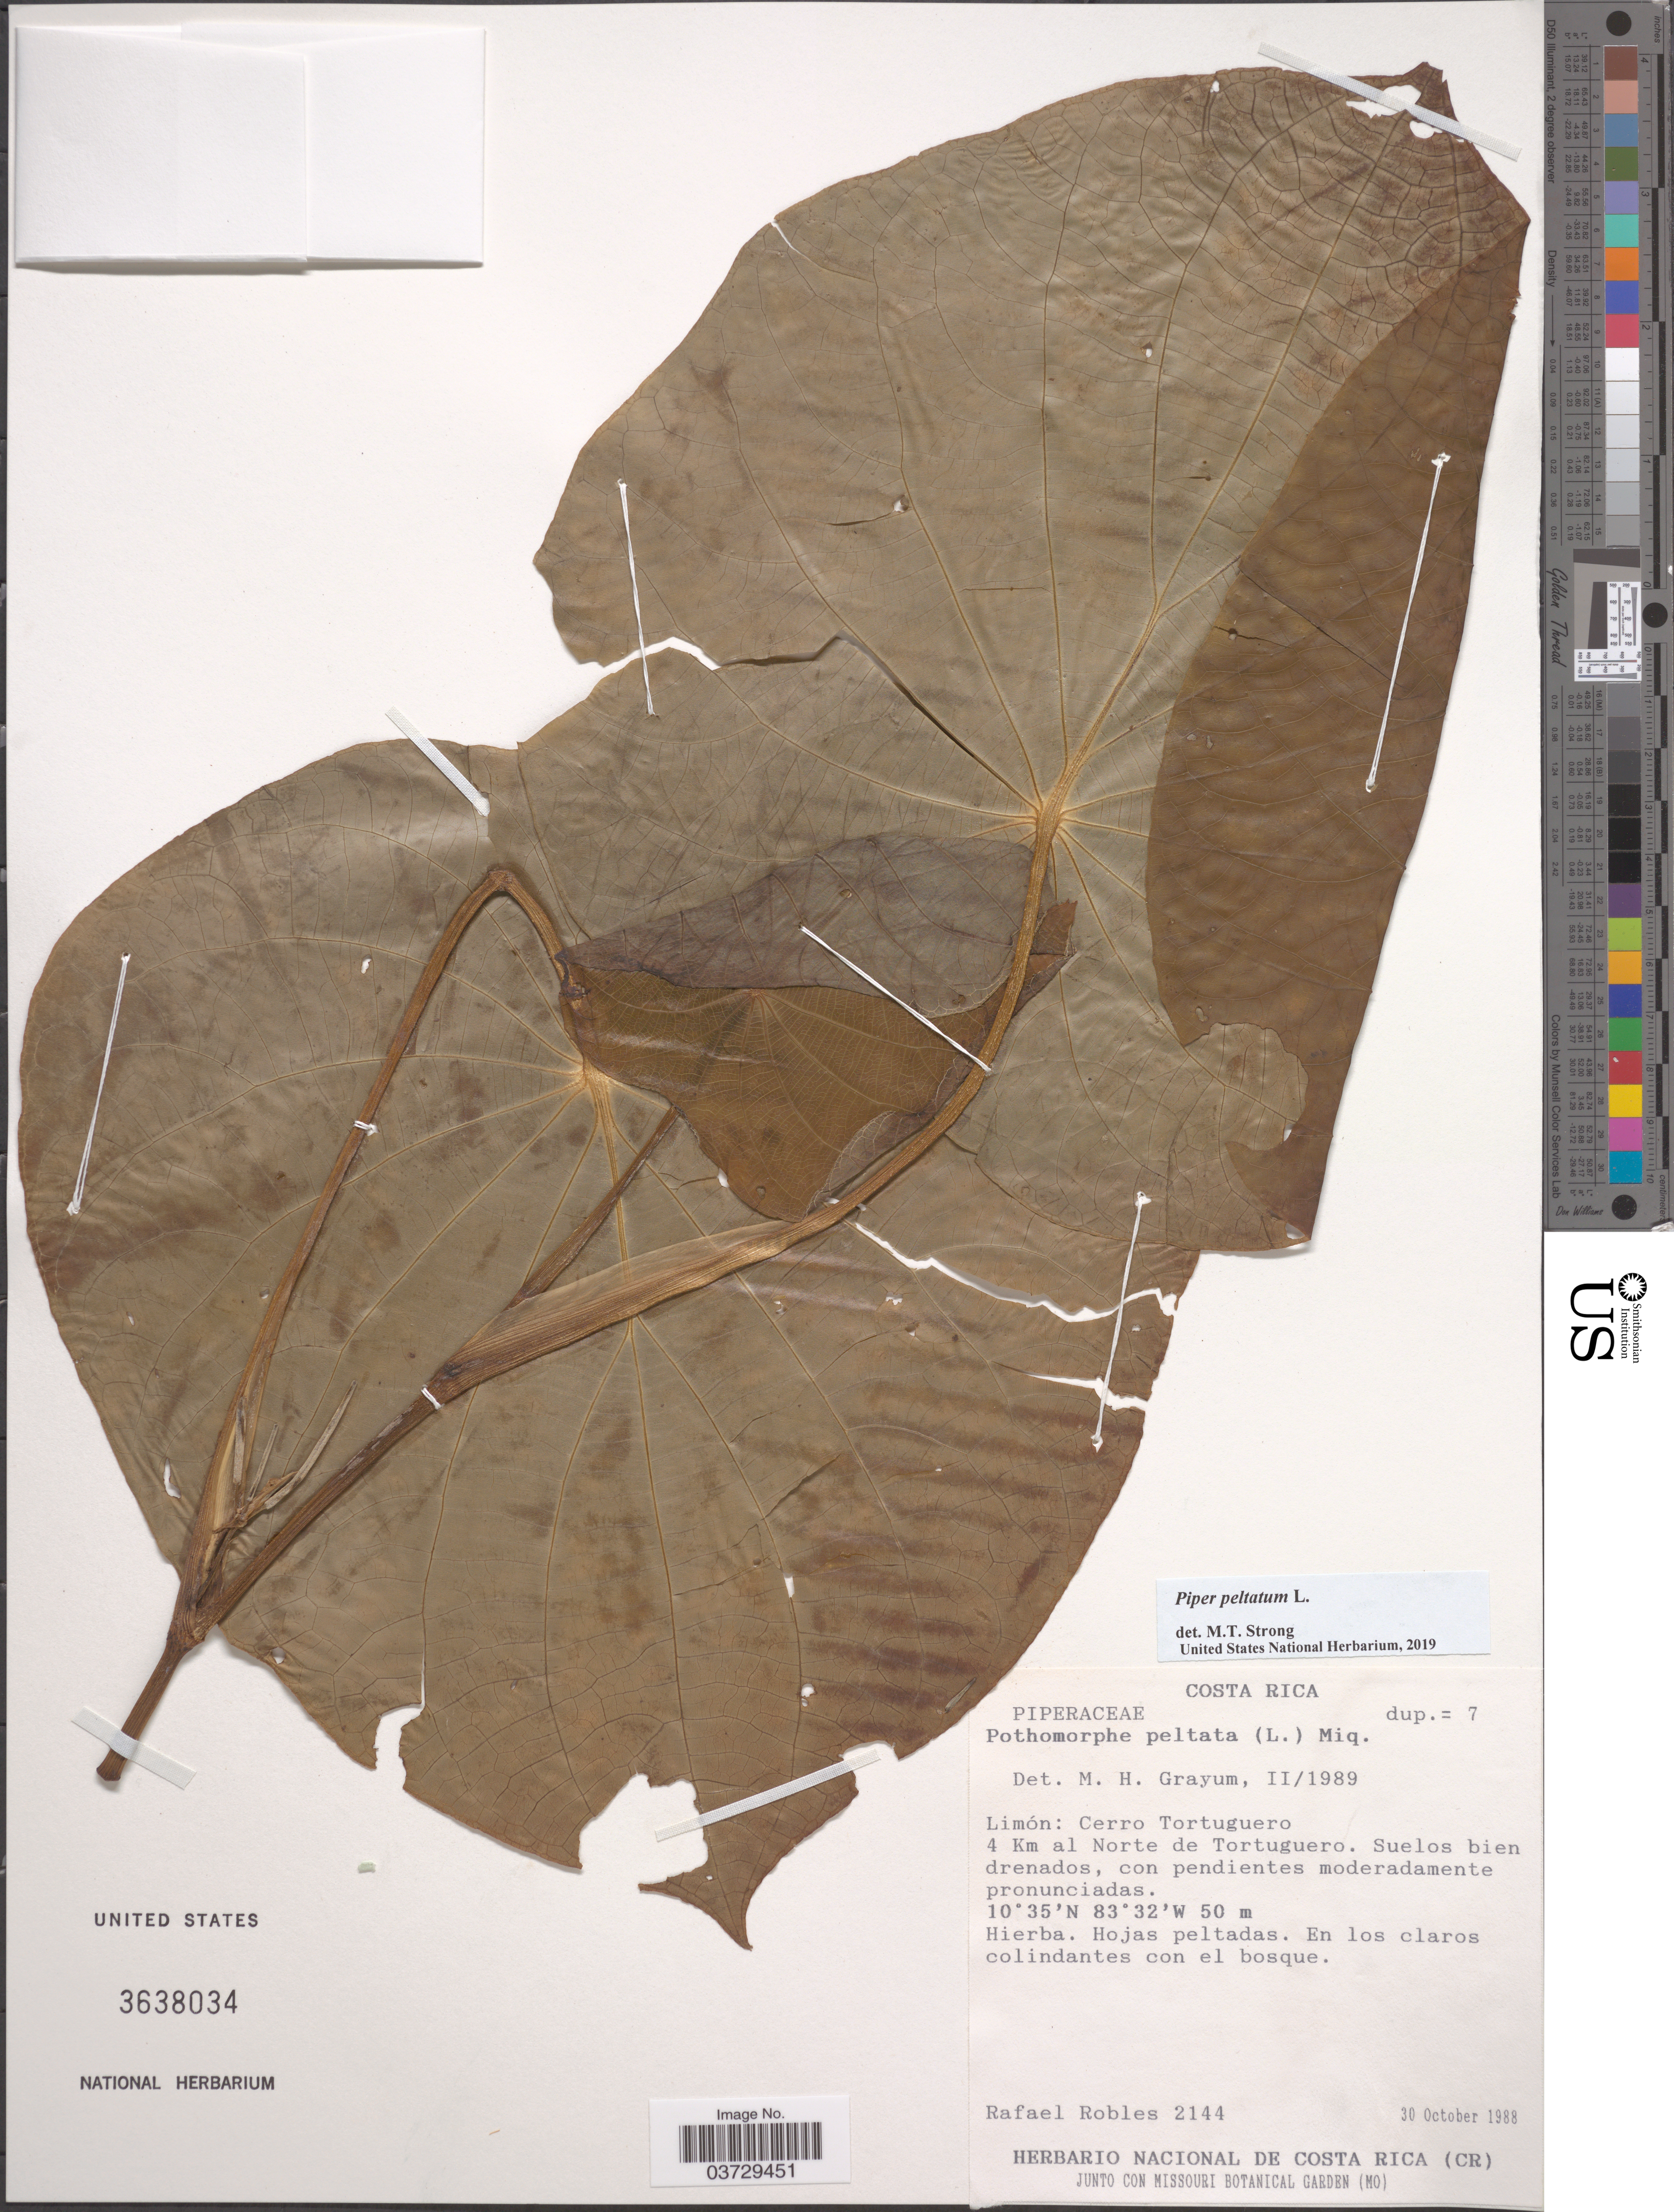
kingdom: Plantae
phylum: Tracheophyta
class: Magnoliopsida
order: Piperales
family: Piperaceae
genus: Piper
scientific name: Piper peltatum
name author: L.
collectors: R. Robles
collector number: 2144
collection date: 1988-10-30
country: Costa Rica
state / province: Limón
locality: Cerro Tortuguero. 4 Km al Norte de Tortuguero.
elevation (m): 50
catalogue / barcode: US 3638034